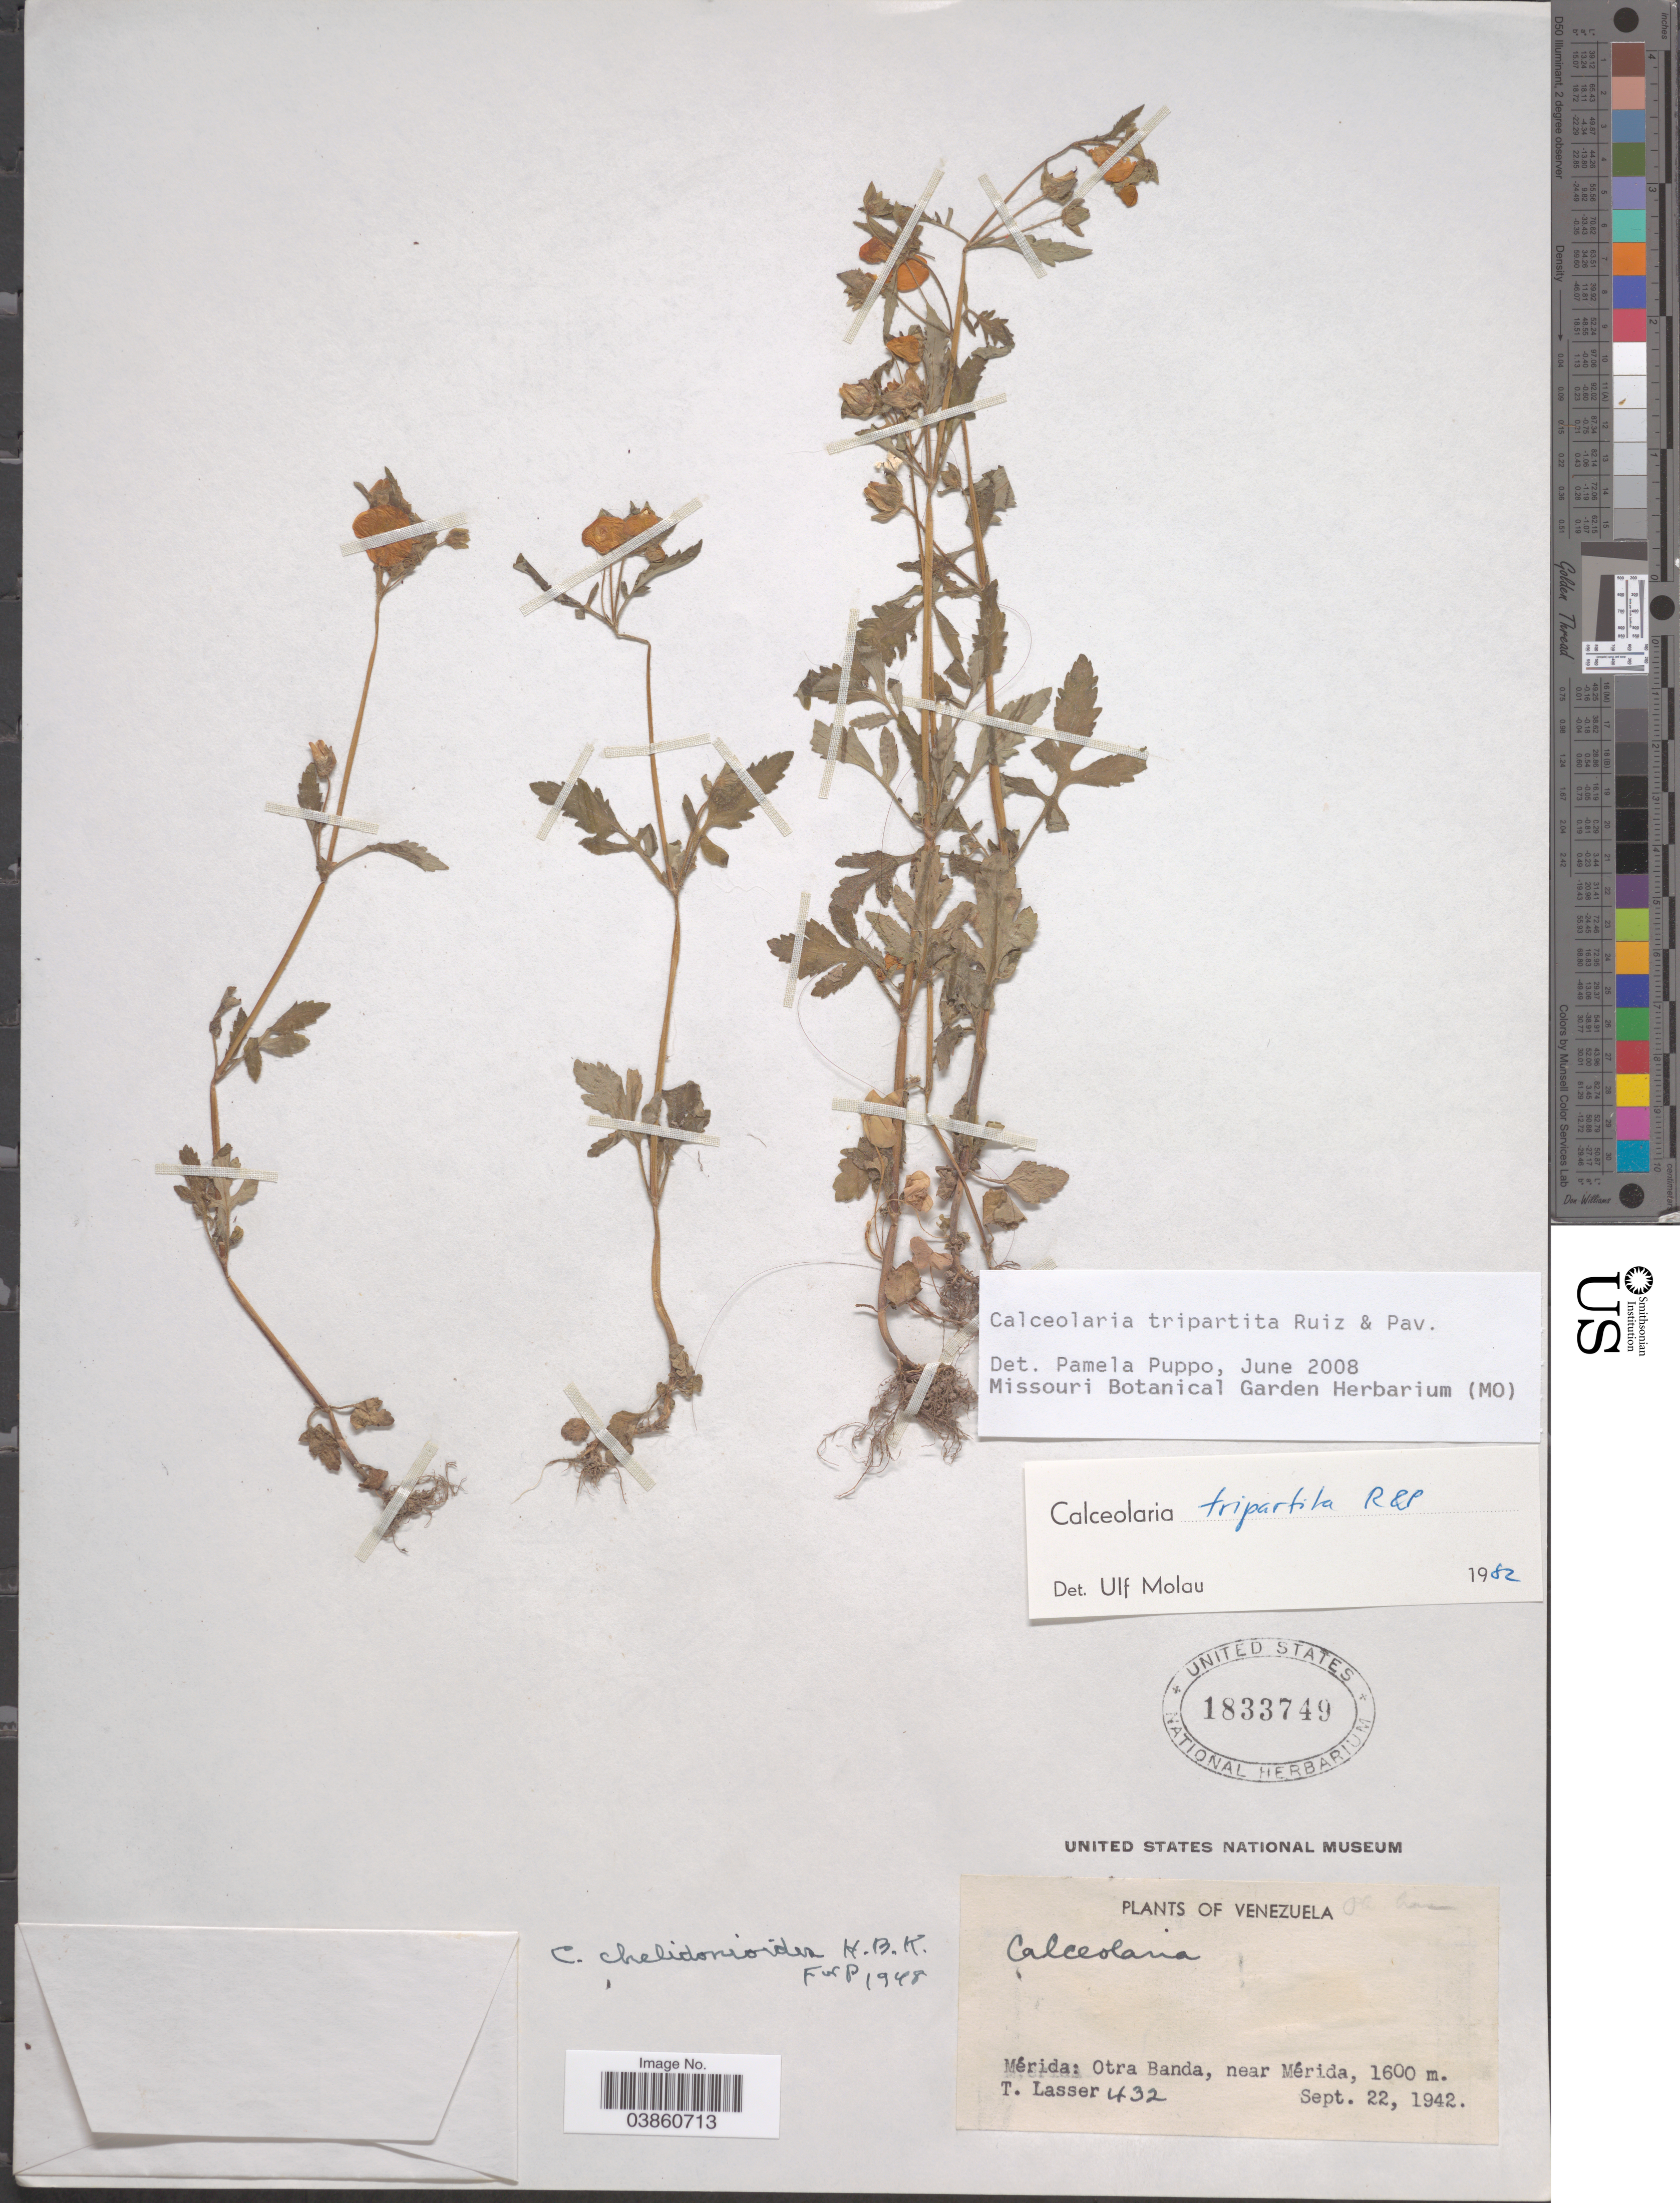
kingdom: Plantae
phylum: Tracheophyta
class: Magnoliopsida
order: Lamiales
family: Calceolariaceae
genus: Calceolaria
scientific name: Calceolaria tripartita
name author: Ruiz & Pav.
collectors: T. Lasser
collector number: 432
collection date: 1942-09-22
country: Venezuela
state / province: Merida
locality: Otra Banda, near Mérida.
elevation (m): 1600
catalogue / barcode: US 1833749